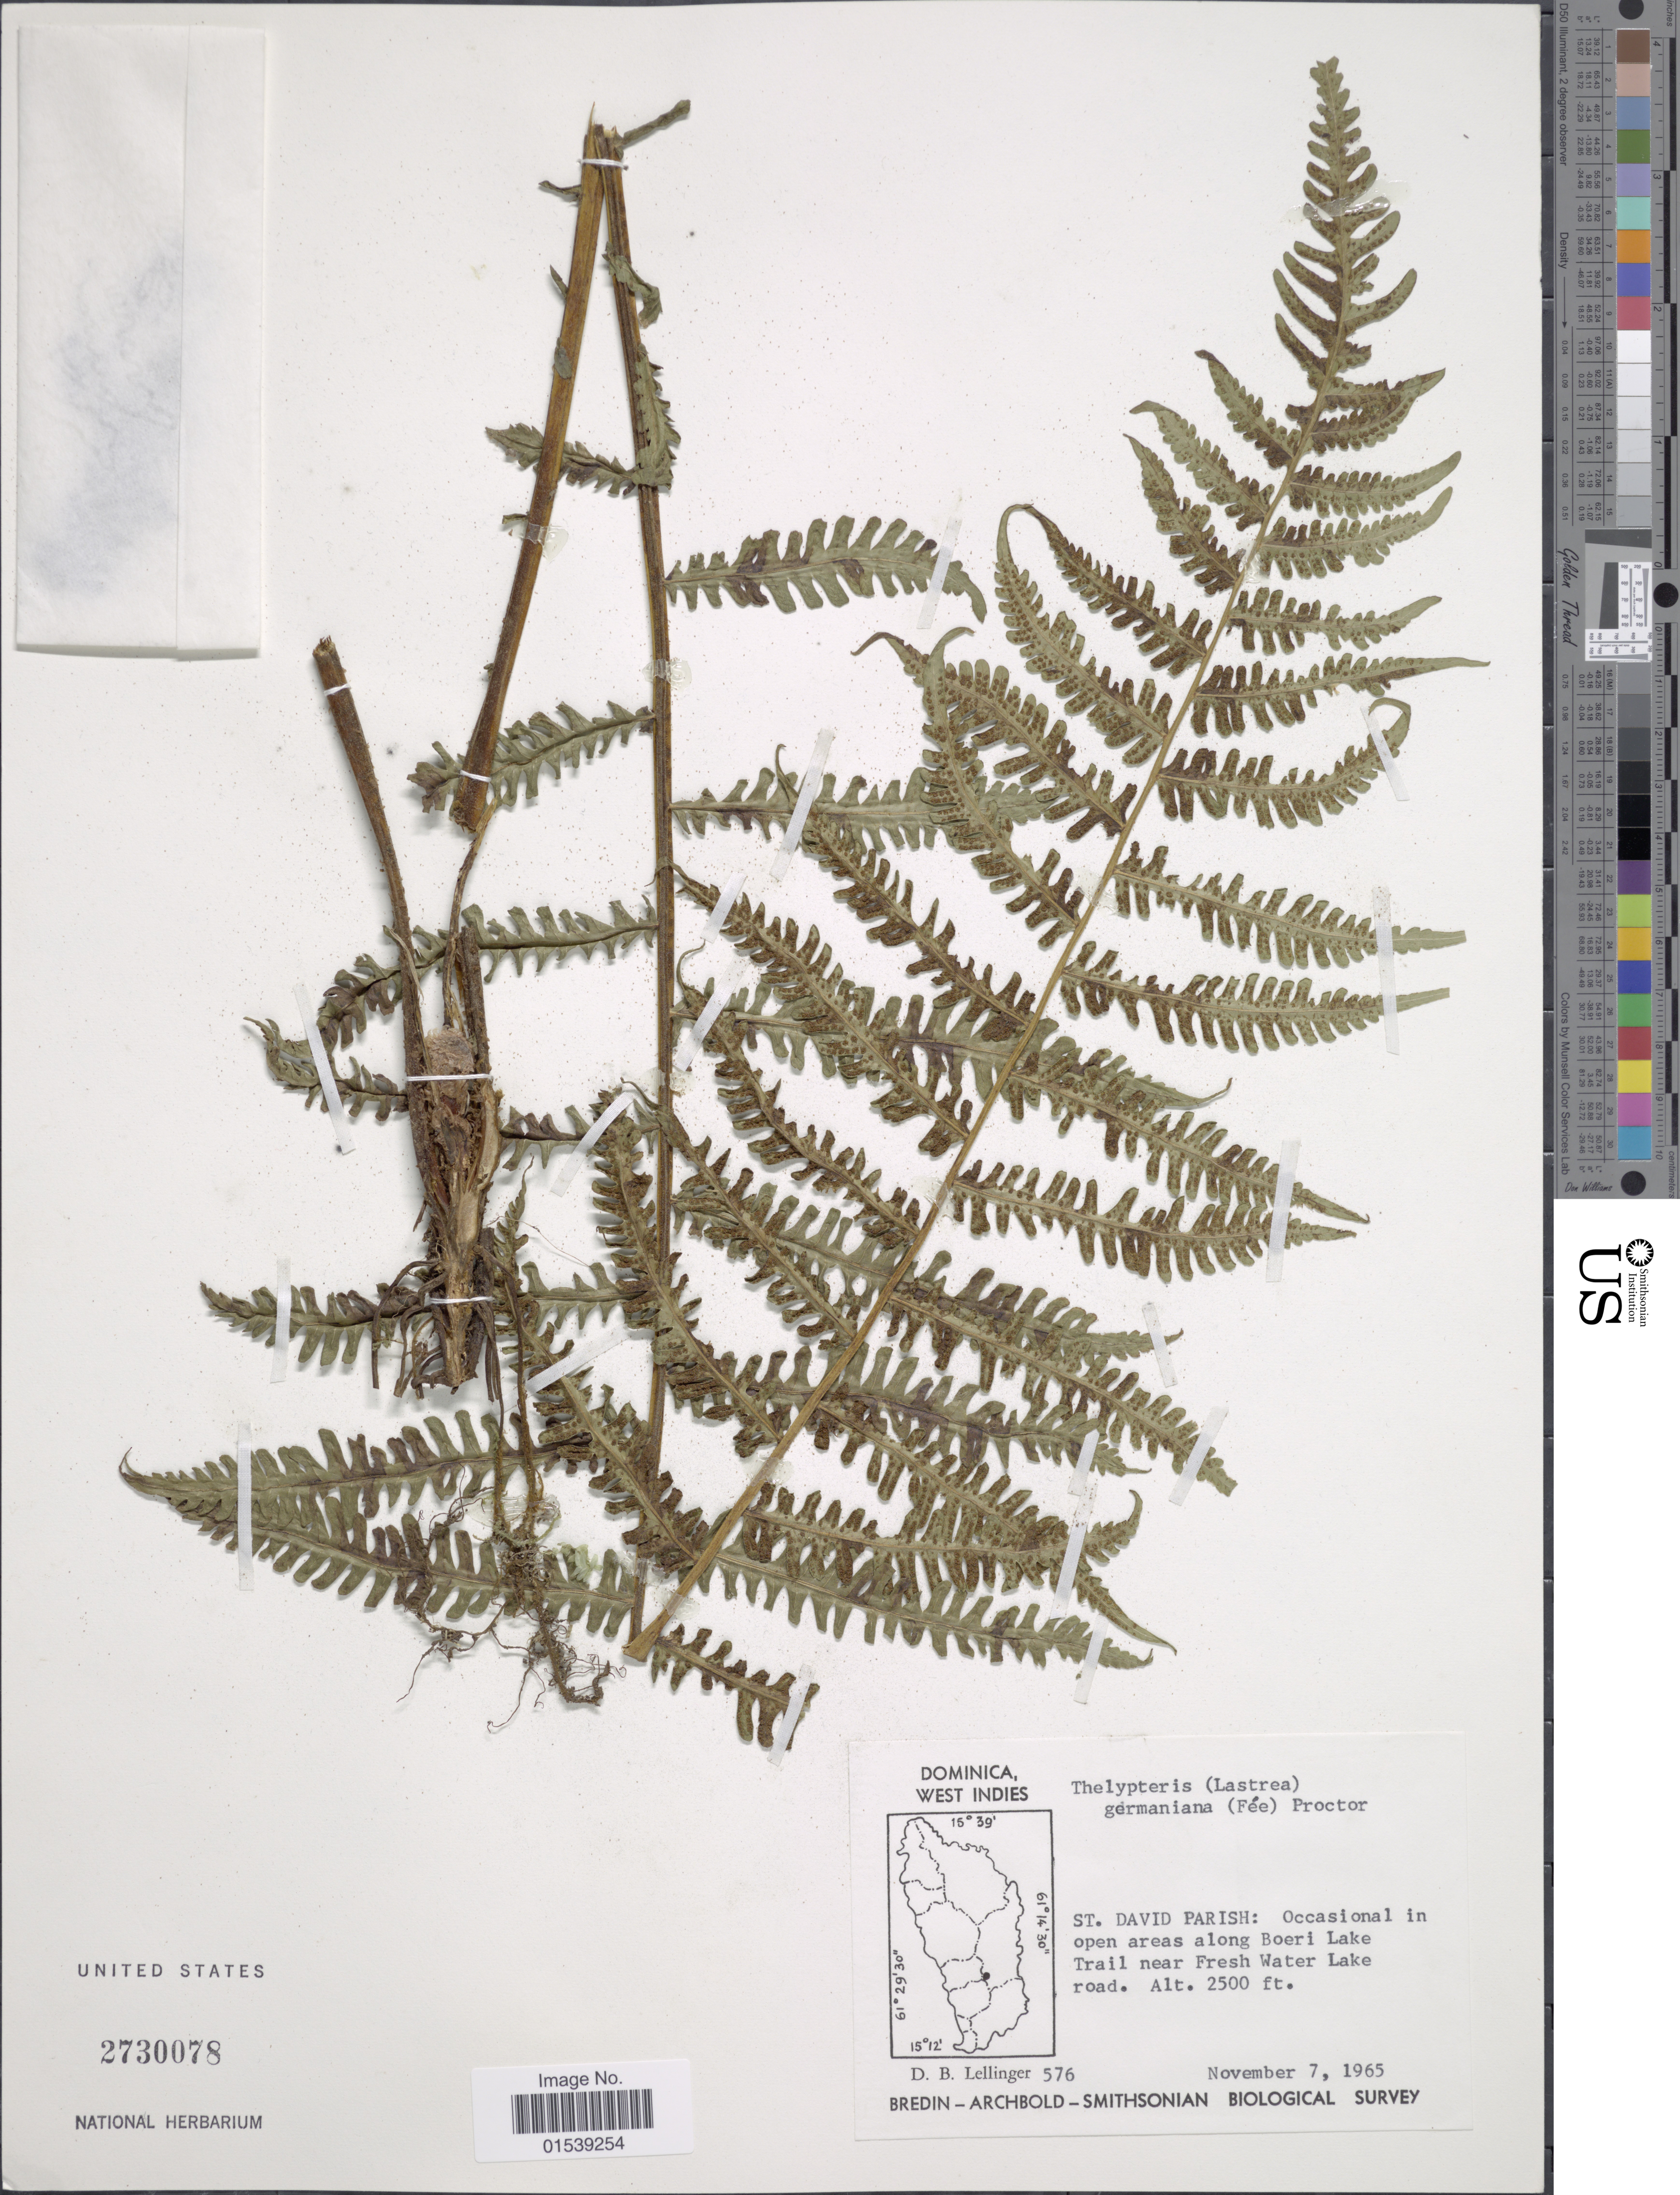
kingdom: Plantae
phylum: Tracheophyta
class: Polypodiopsida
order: Polypodiales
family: Thelypteridaceae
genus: Amauropelta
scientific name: Amauropelta germaniana (Fée) comb. nov., ined. 2015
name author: (Fée)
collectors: D. B. Lellinger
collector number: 576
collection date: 1965-11-07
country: Dominica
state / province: St. David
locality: West Indies, St. David Parish: occasional in open areas along Boeri Lake Trail near Fresh Water Lake road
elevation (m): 762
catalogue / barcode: US 2730078